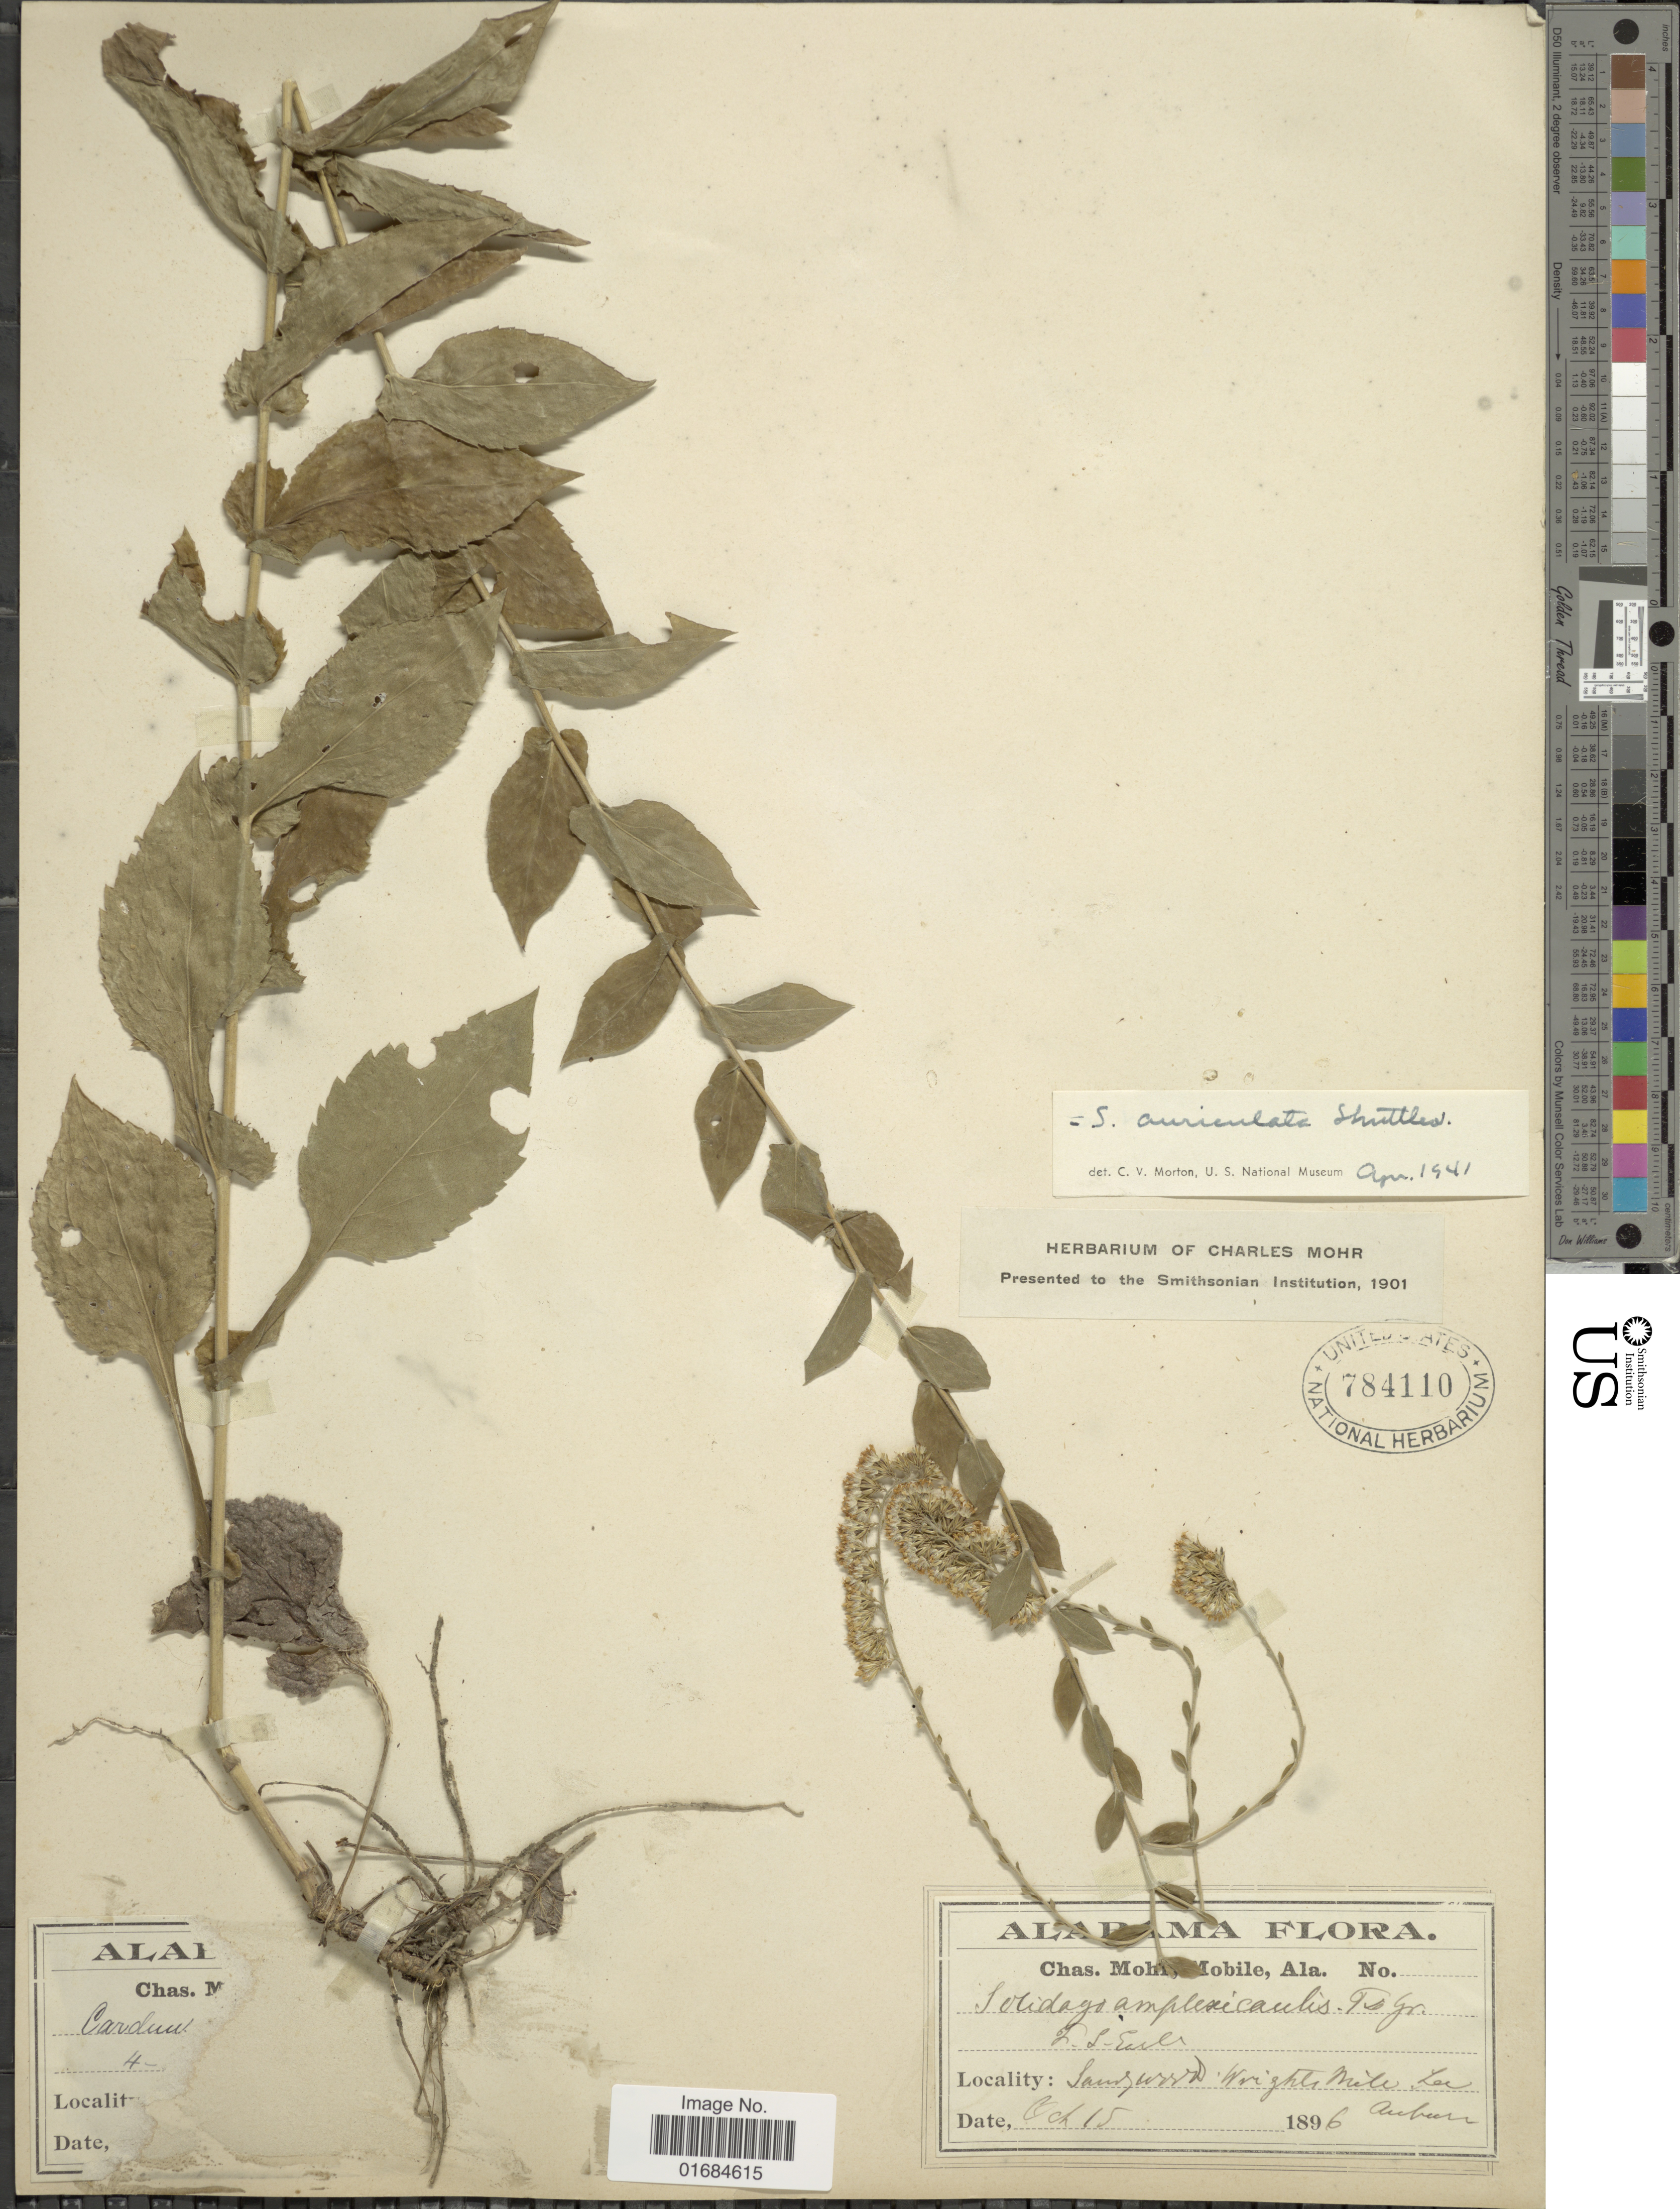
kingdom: Plantae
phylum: Tracheophyta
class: Magnoliopsida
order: Asterales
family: Asteraceae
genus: Solidago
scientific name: Solidago auriculata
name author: Shuttlew. ex S.F. Blake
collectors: Mohr, C. T. (herbarium)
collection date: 1896-10-15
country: United States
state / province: Alabama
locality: Sandy wood Wrigths Mill Lee Auburn.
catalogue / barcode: US 784110